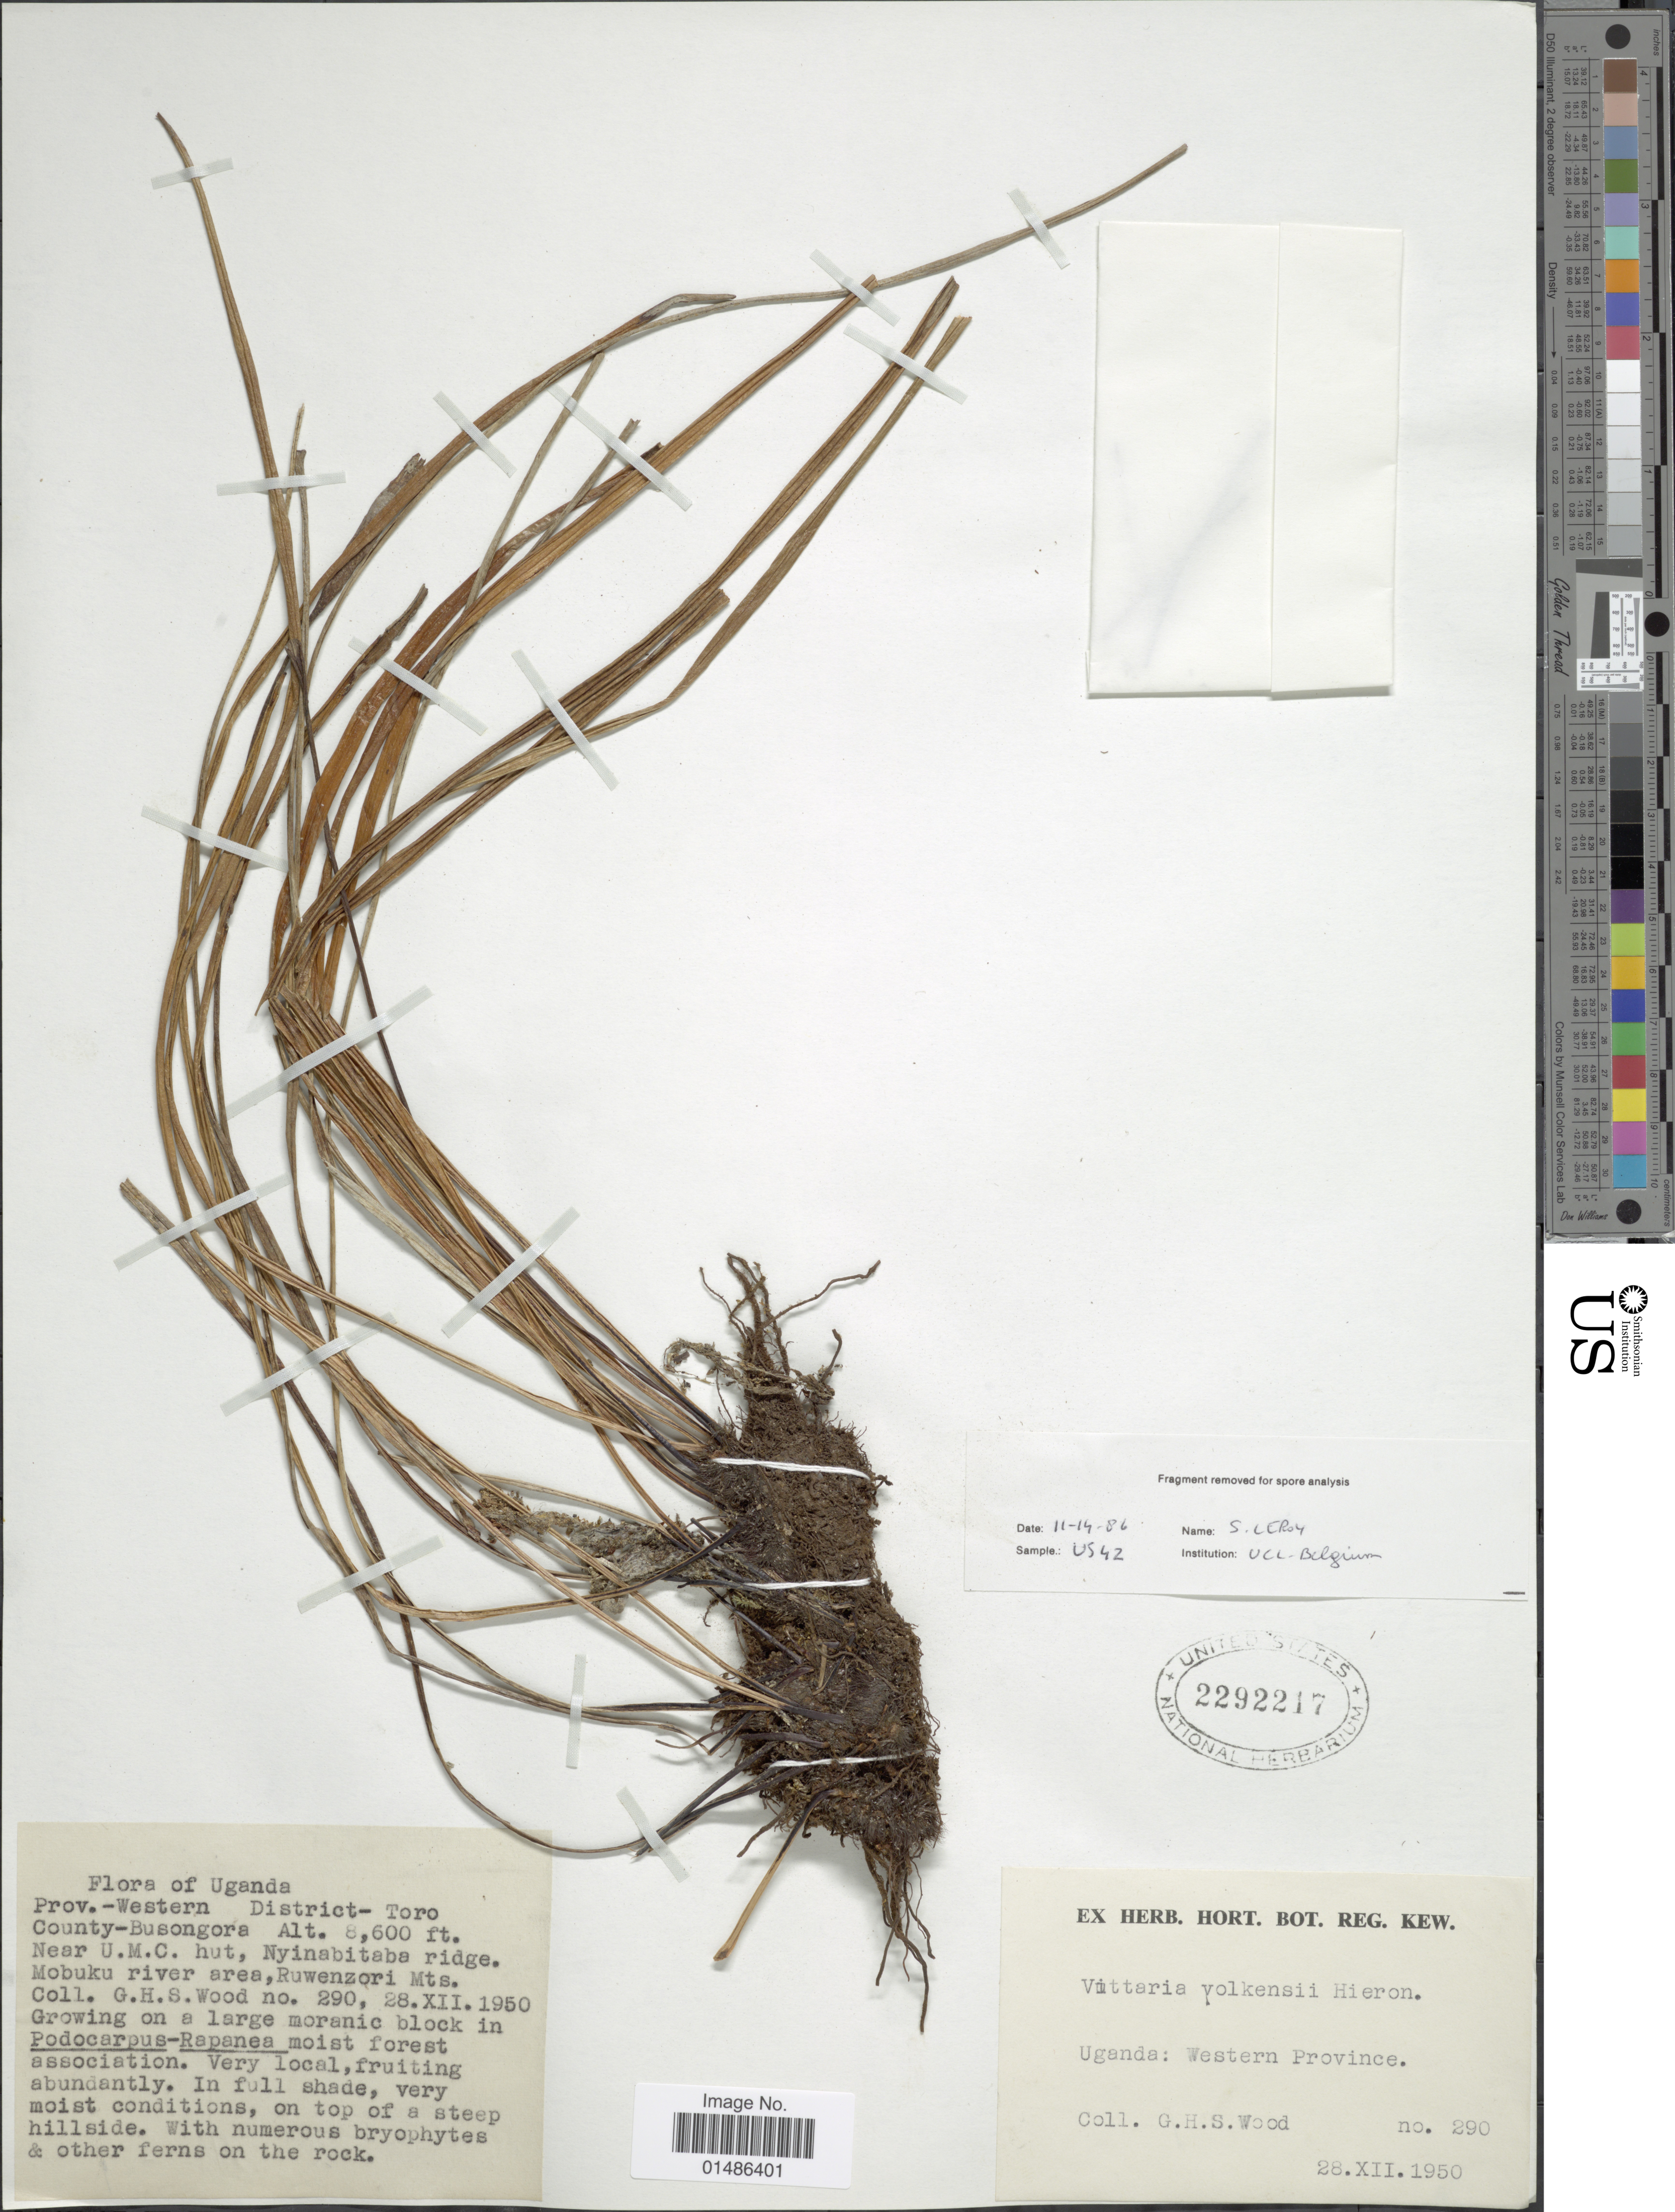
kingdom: Plantae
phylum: Tracheophyta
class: Polypodiopsida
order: Polypodiales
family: Pteridaceae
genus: Haplopteris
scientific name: Haplopteris volkensii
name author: (Hieron.) E.H. Crane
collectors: G. Wood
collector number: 290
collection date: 1950-12-28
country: Uganda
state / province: Western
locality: District- Toro. County- Busongora. Near U.M.C. hut, Nyinabitaba ridge. Mobuku river area, Ruwenzori Mts.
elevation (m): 2621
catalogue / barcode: US 2292217